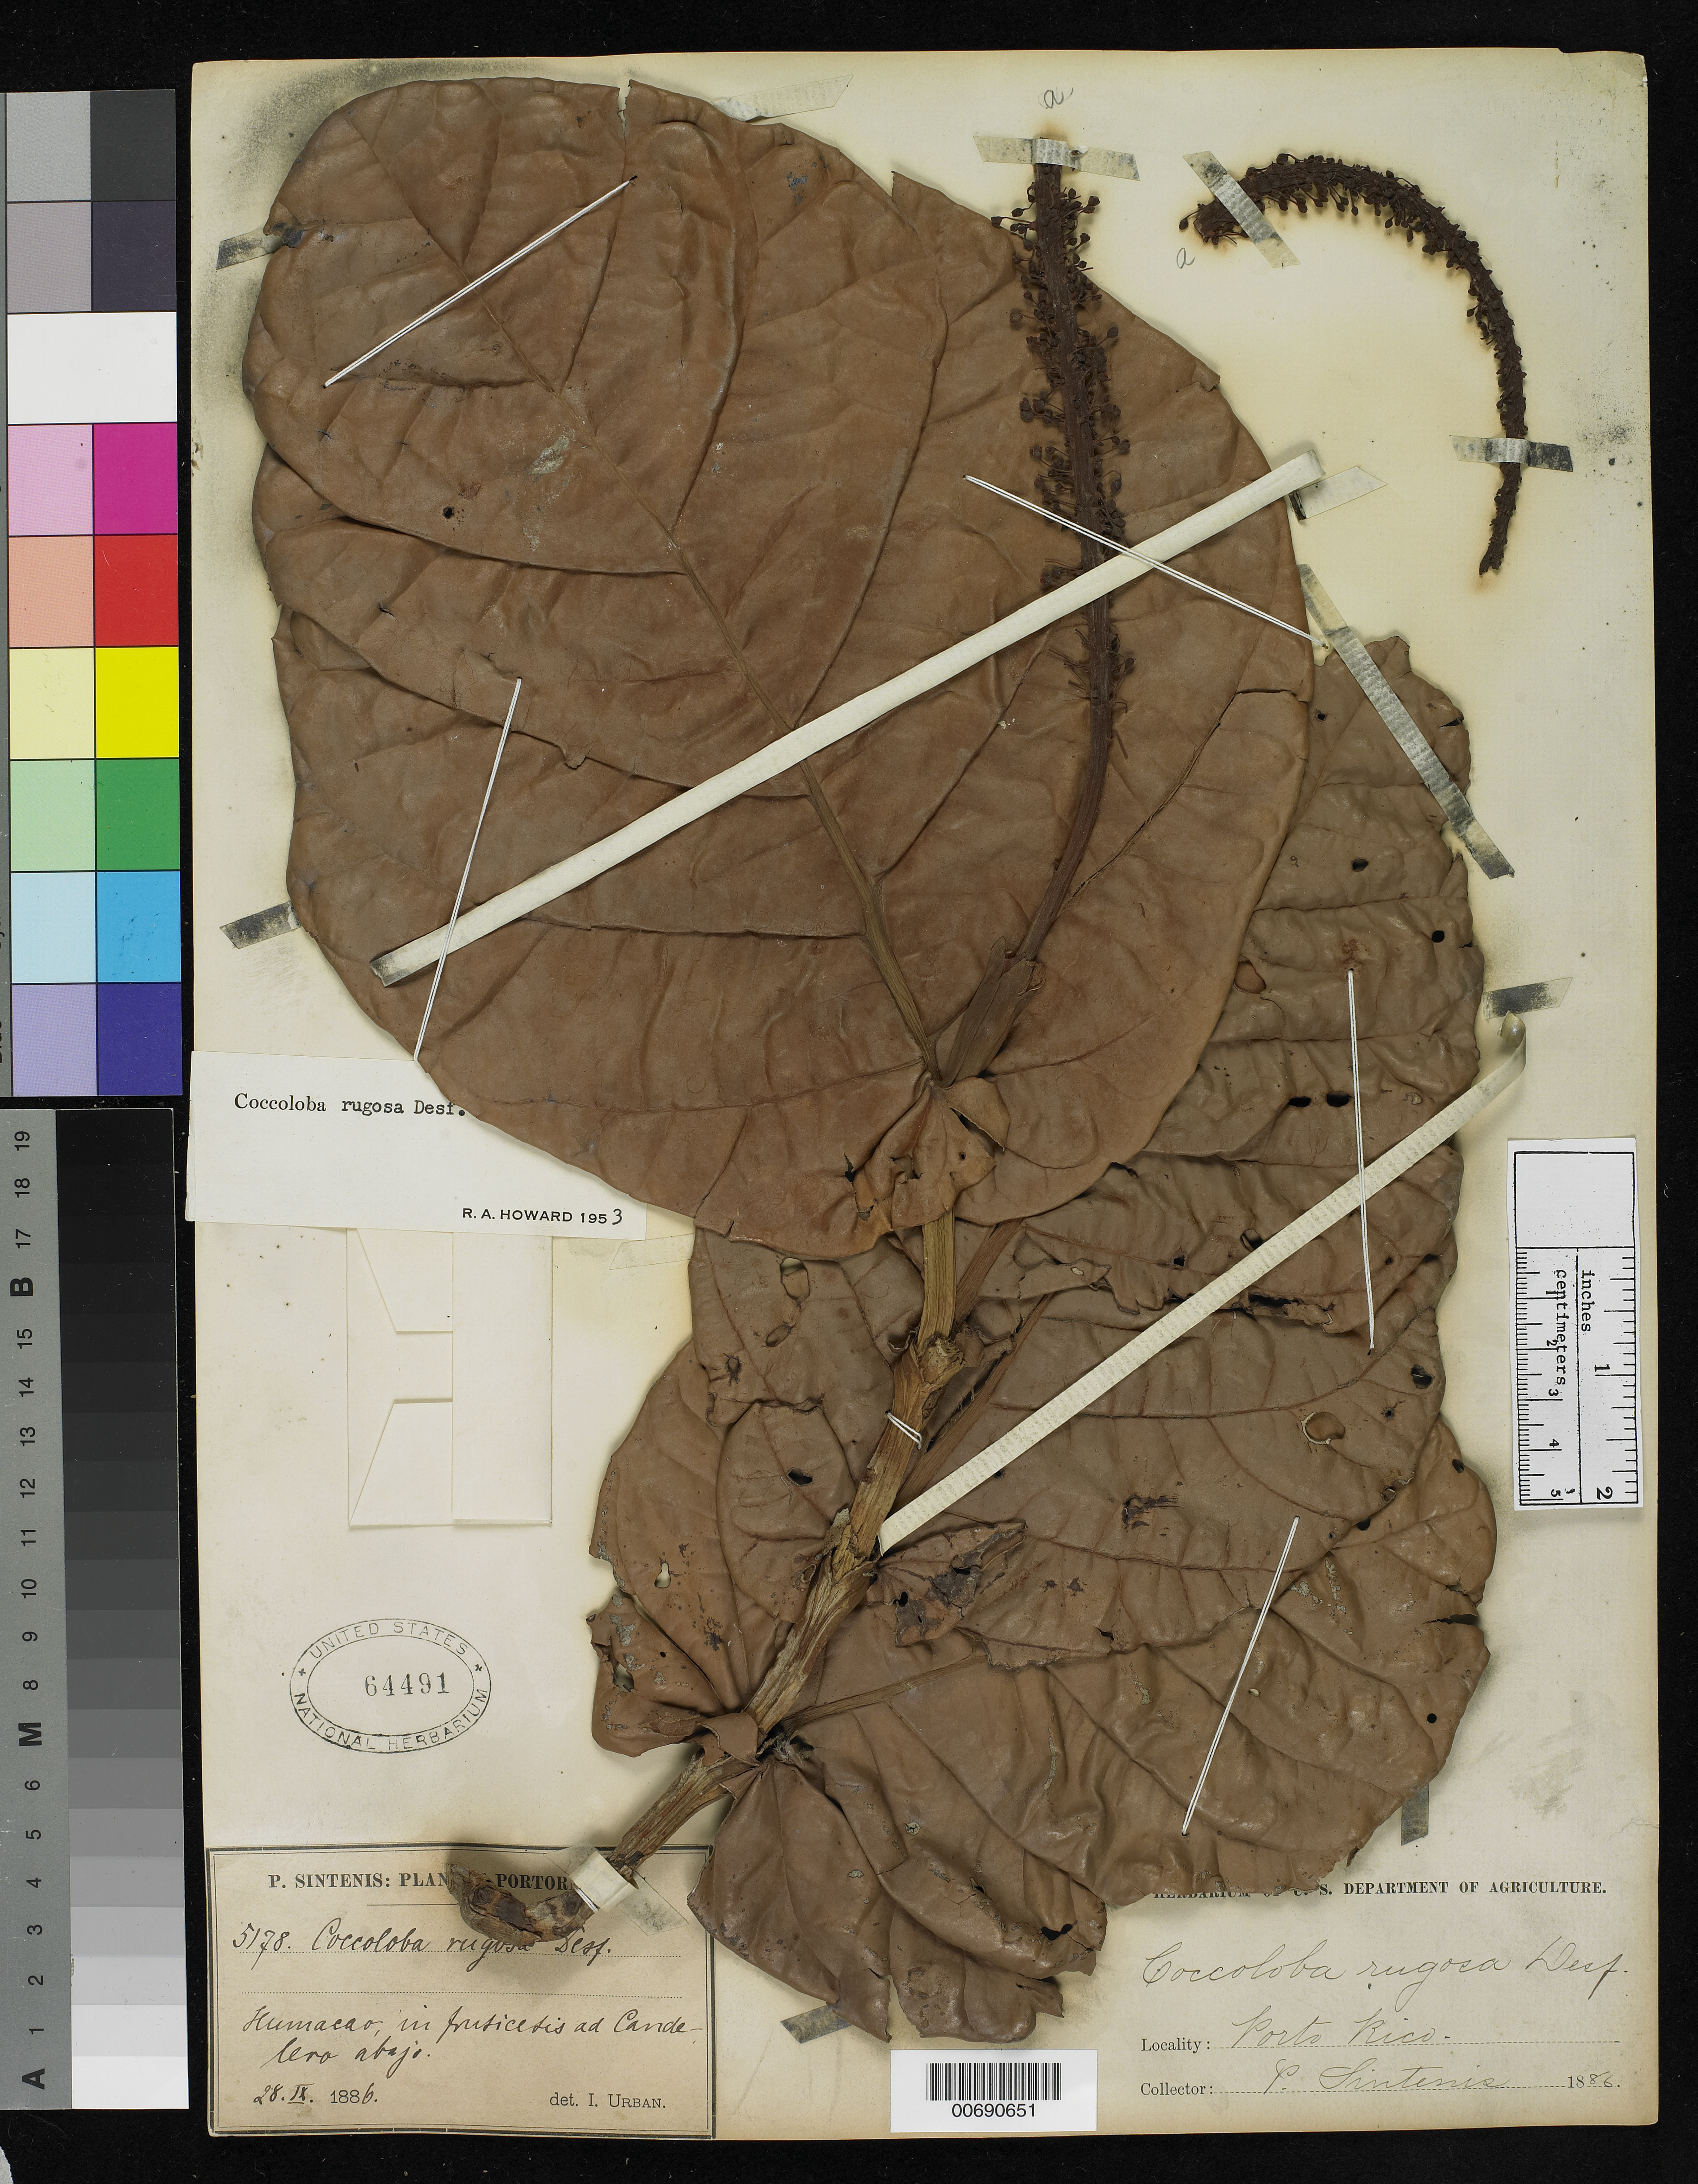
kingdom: Plantae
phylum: Tracheophyta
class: Magnoliopsida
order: Caryophyllales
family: Polygonaceae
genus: Coccoloba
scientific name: Coccoloba rugosa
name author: Desf.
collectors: P. Sintenis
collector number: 5178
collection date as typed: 28 Sep 1886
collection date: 1886-09-28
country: Puerto Rico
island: Greater Antilles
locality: Humacao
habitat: in fruticetis ad Candelero abajo.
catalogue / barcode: US 64491